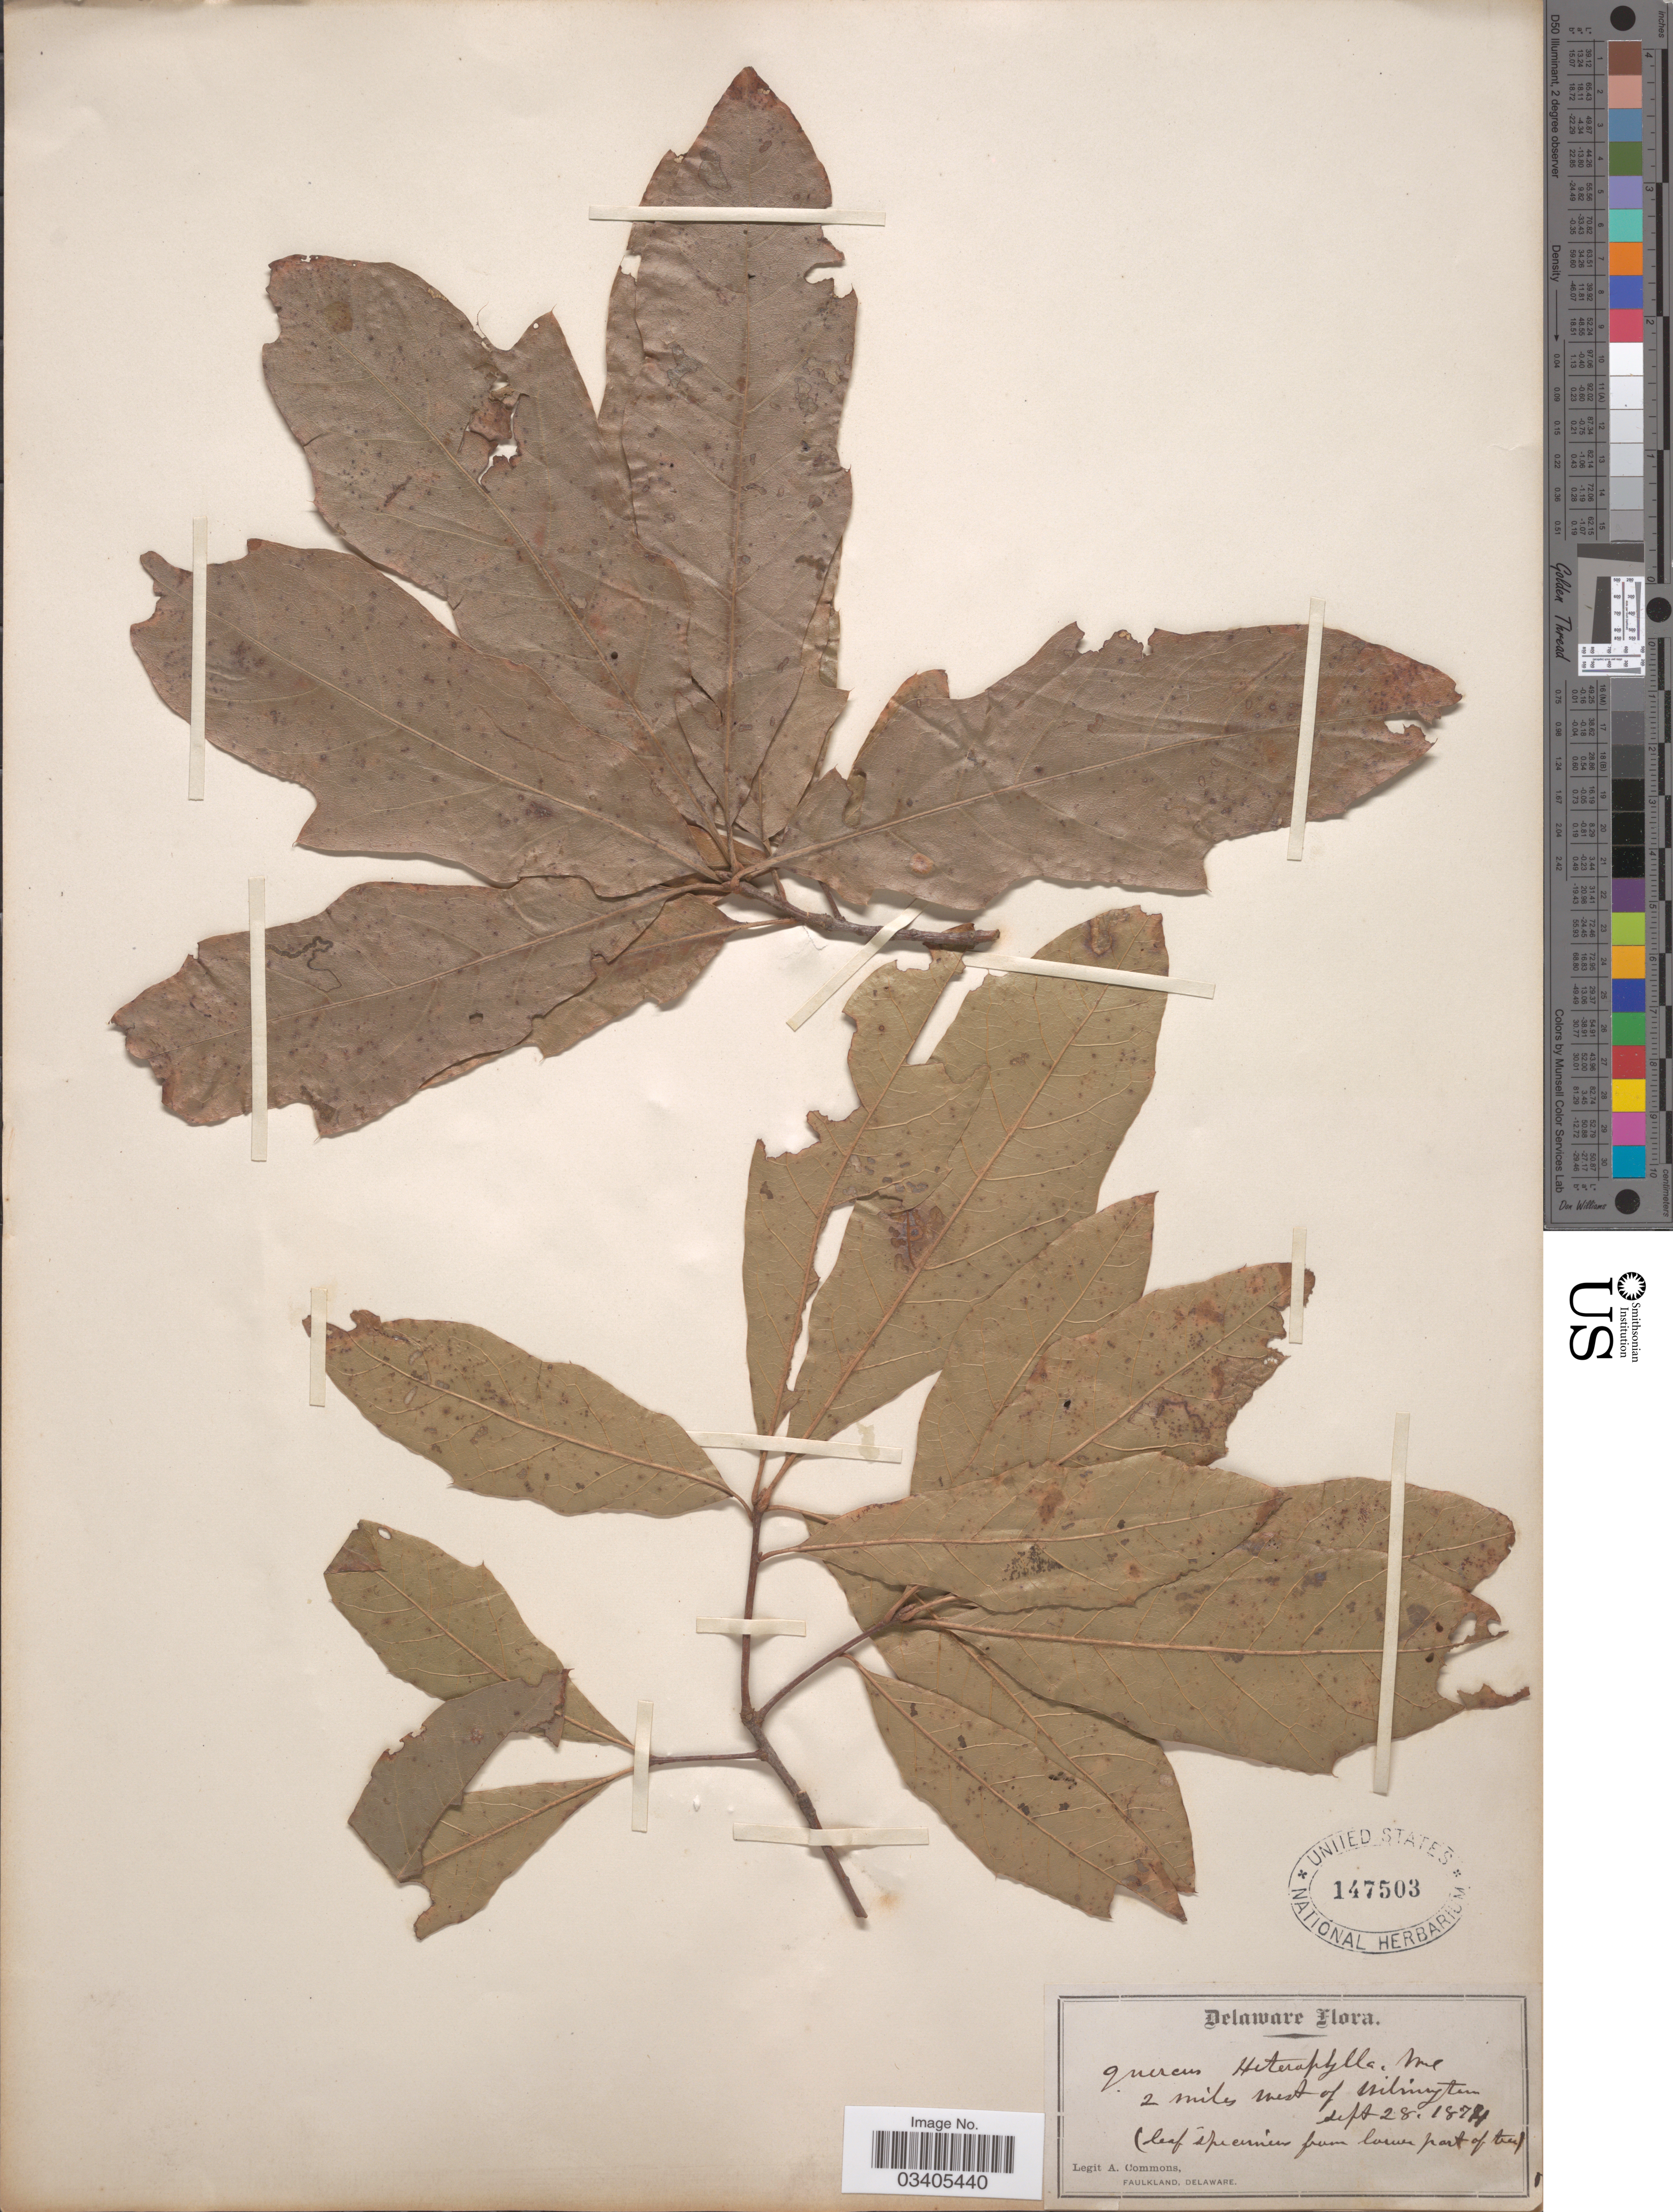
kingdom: Plantae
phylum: Tracheophyta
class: Magnoliopsida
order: Fagales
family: Fagaceae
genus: Quercus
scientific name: Quercus x heterophylla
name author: Michx.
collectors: A. Commons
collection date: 1874-09-28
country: United States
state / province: Delaware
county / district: New Castle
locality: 2 miles west of Wilmington.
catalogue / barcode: US 147503